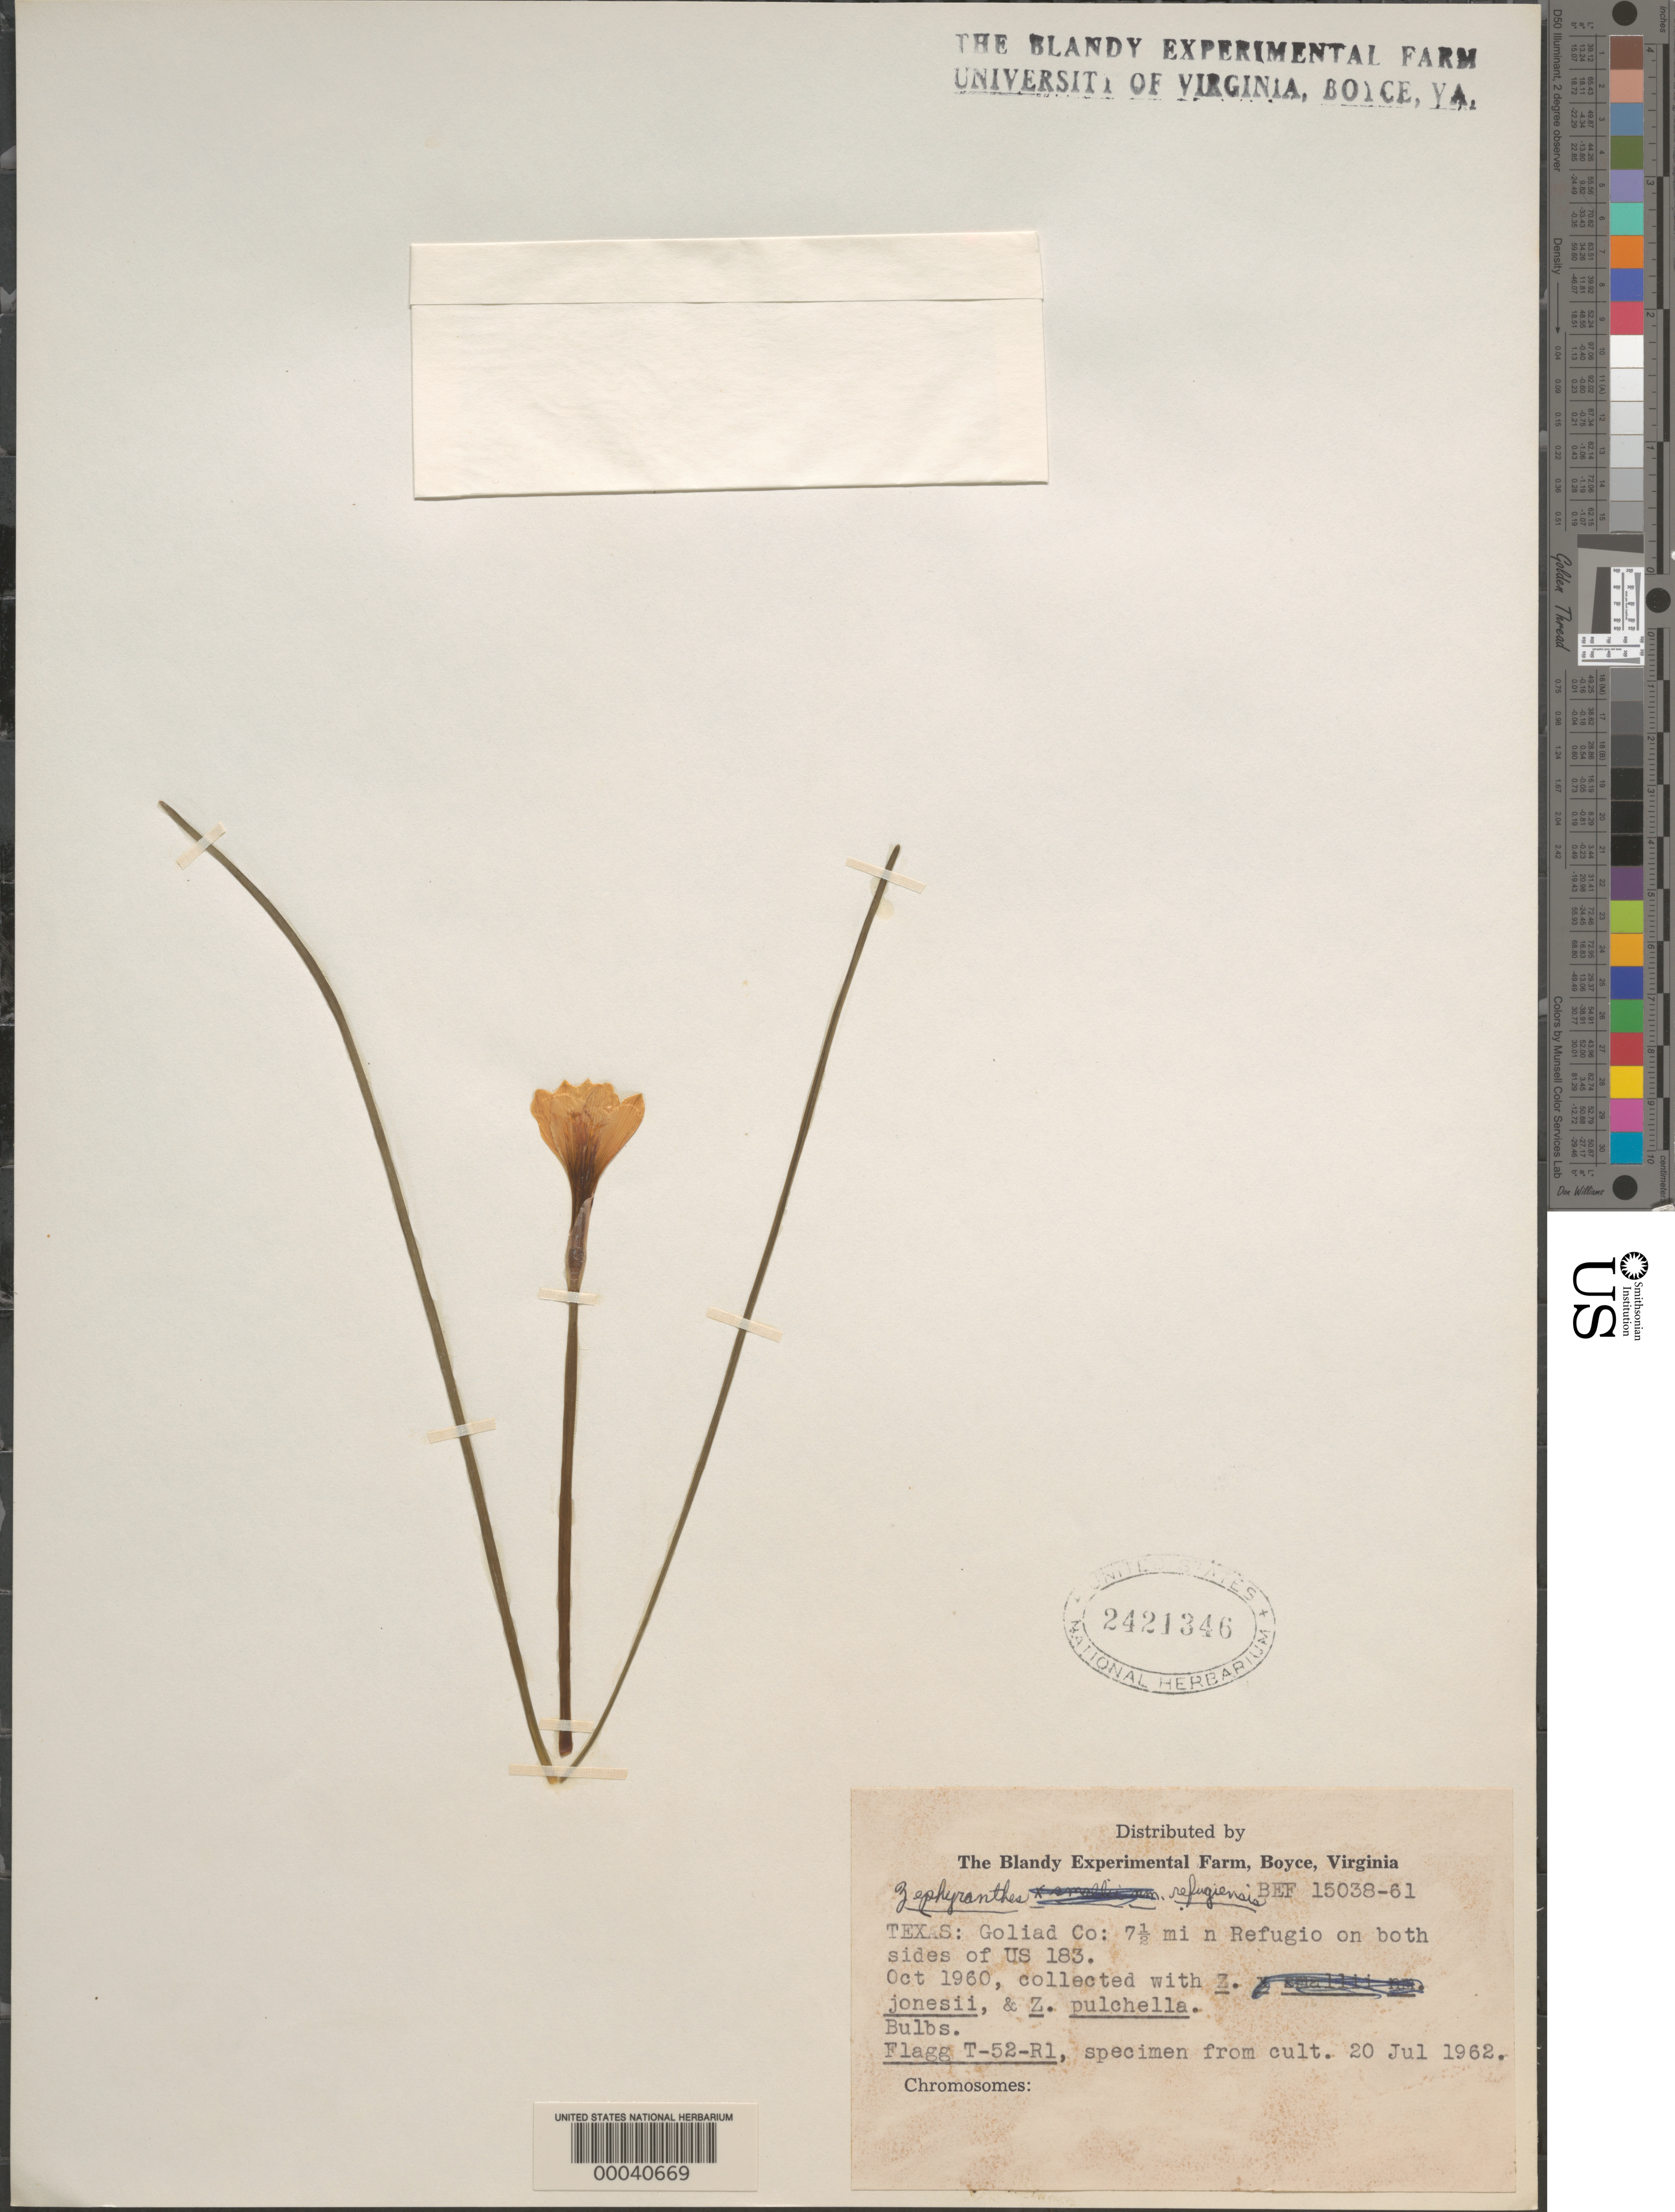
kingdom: Plantae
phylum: Tracheophyta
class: Liliopsida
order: Asparagales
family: Amaryllidaceae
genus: Zephyranthes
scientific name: Zephyranthes refugiensis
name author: F.B. Jones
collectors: R. O. Flagg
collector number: T-52-r1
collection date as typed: Oct 1960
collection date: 1960-10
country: United States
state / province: Texas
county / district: Goliad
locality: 7.5 mi. n of refugio on both sides of u.s. 83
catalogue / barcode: US 2421346